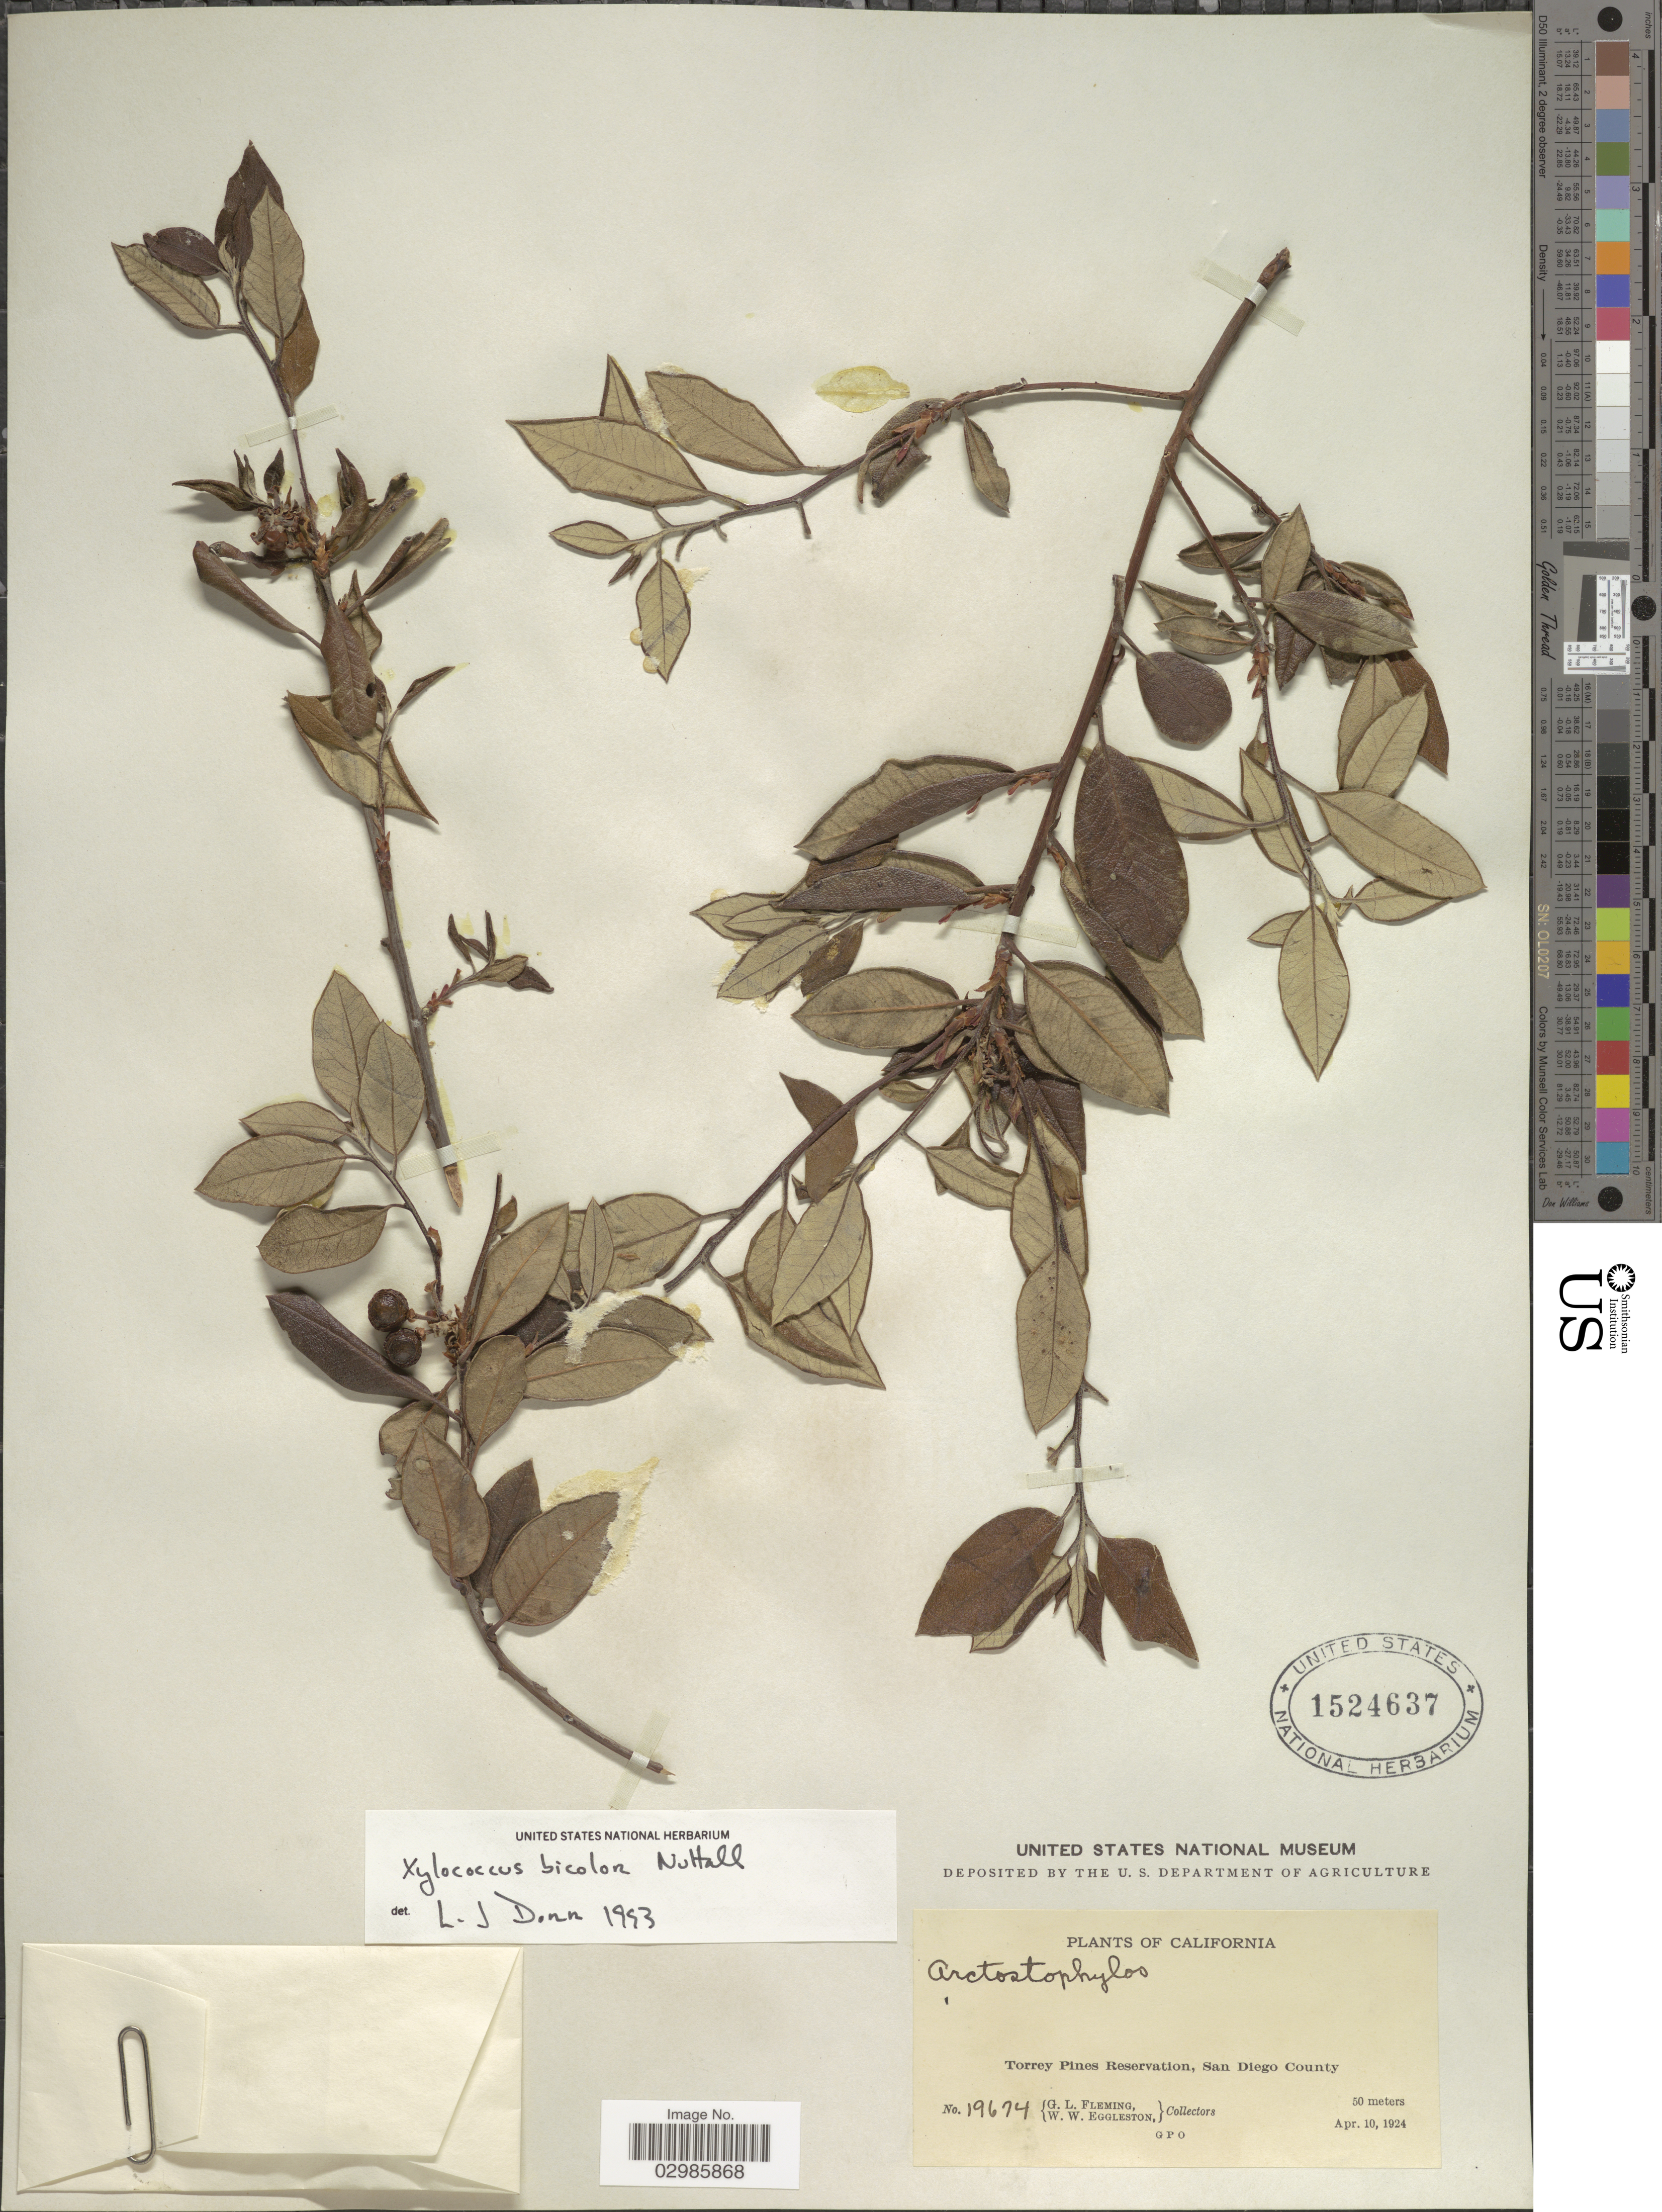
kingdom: Plantae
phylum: Tracheophyta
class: Magnoliopsida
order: Ericales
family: Ericaceae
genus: Xylococcus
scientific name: Xylococcus bicolor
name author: Nutt.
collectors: G. Fleming & W. W. Eggleston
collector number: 19674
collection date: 1924-04-10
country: United States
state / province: California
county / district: San Diego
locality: Torrey Pines Reservation, San Diego County.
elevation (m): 50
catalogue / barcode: US 1524637